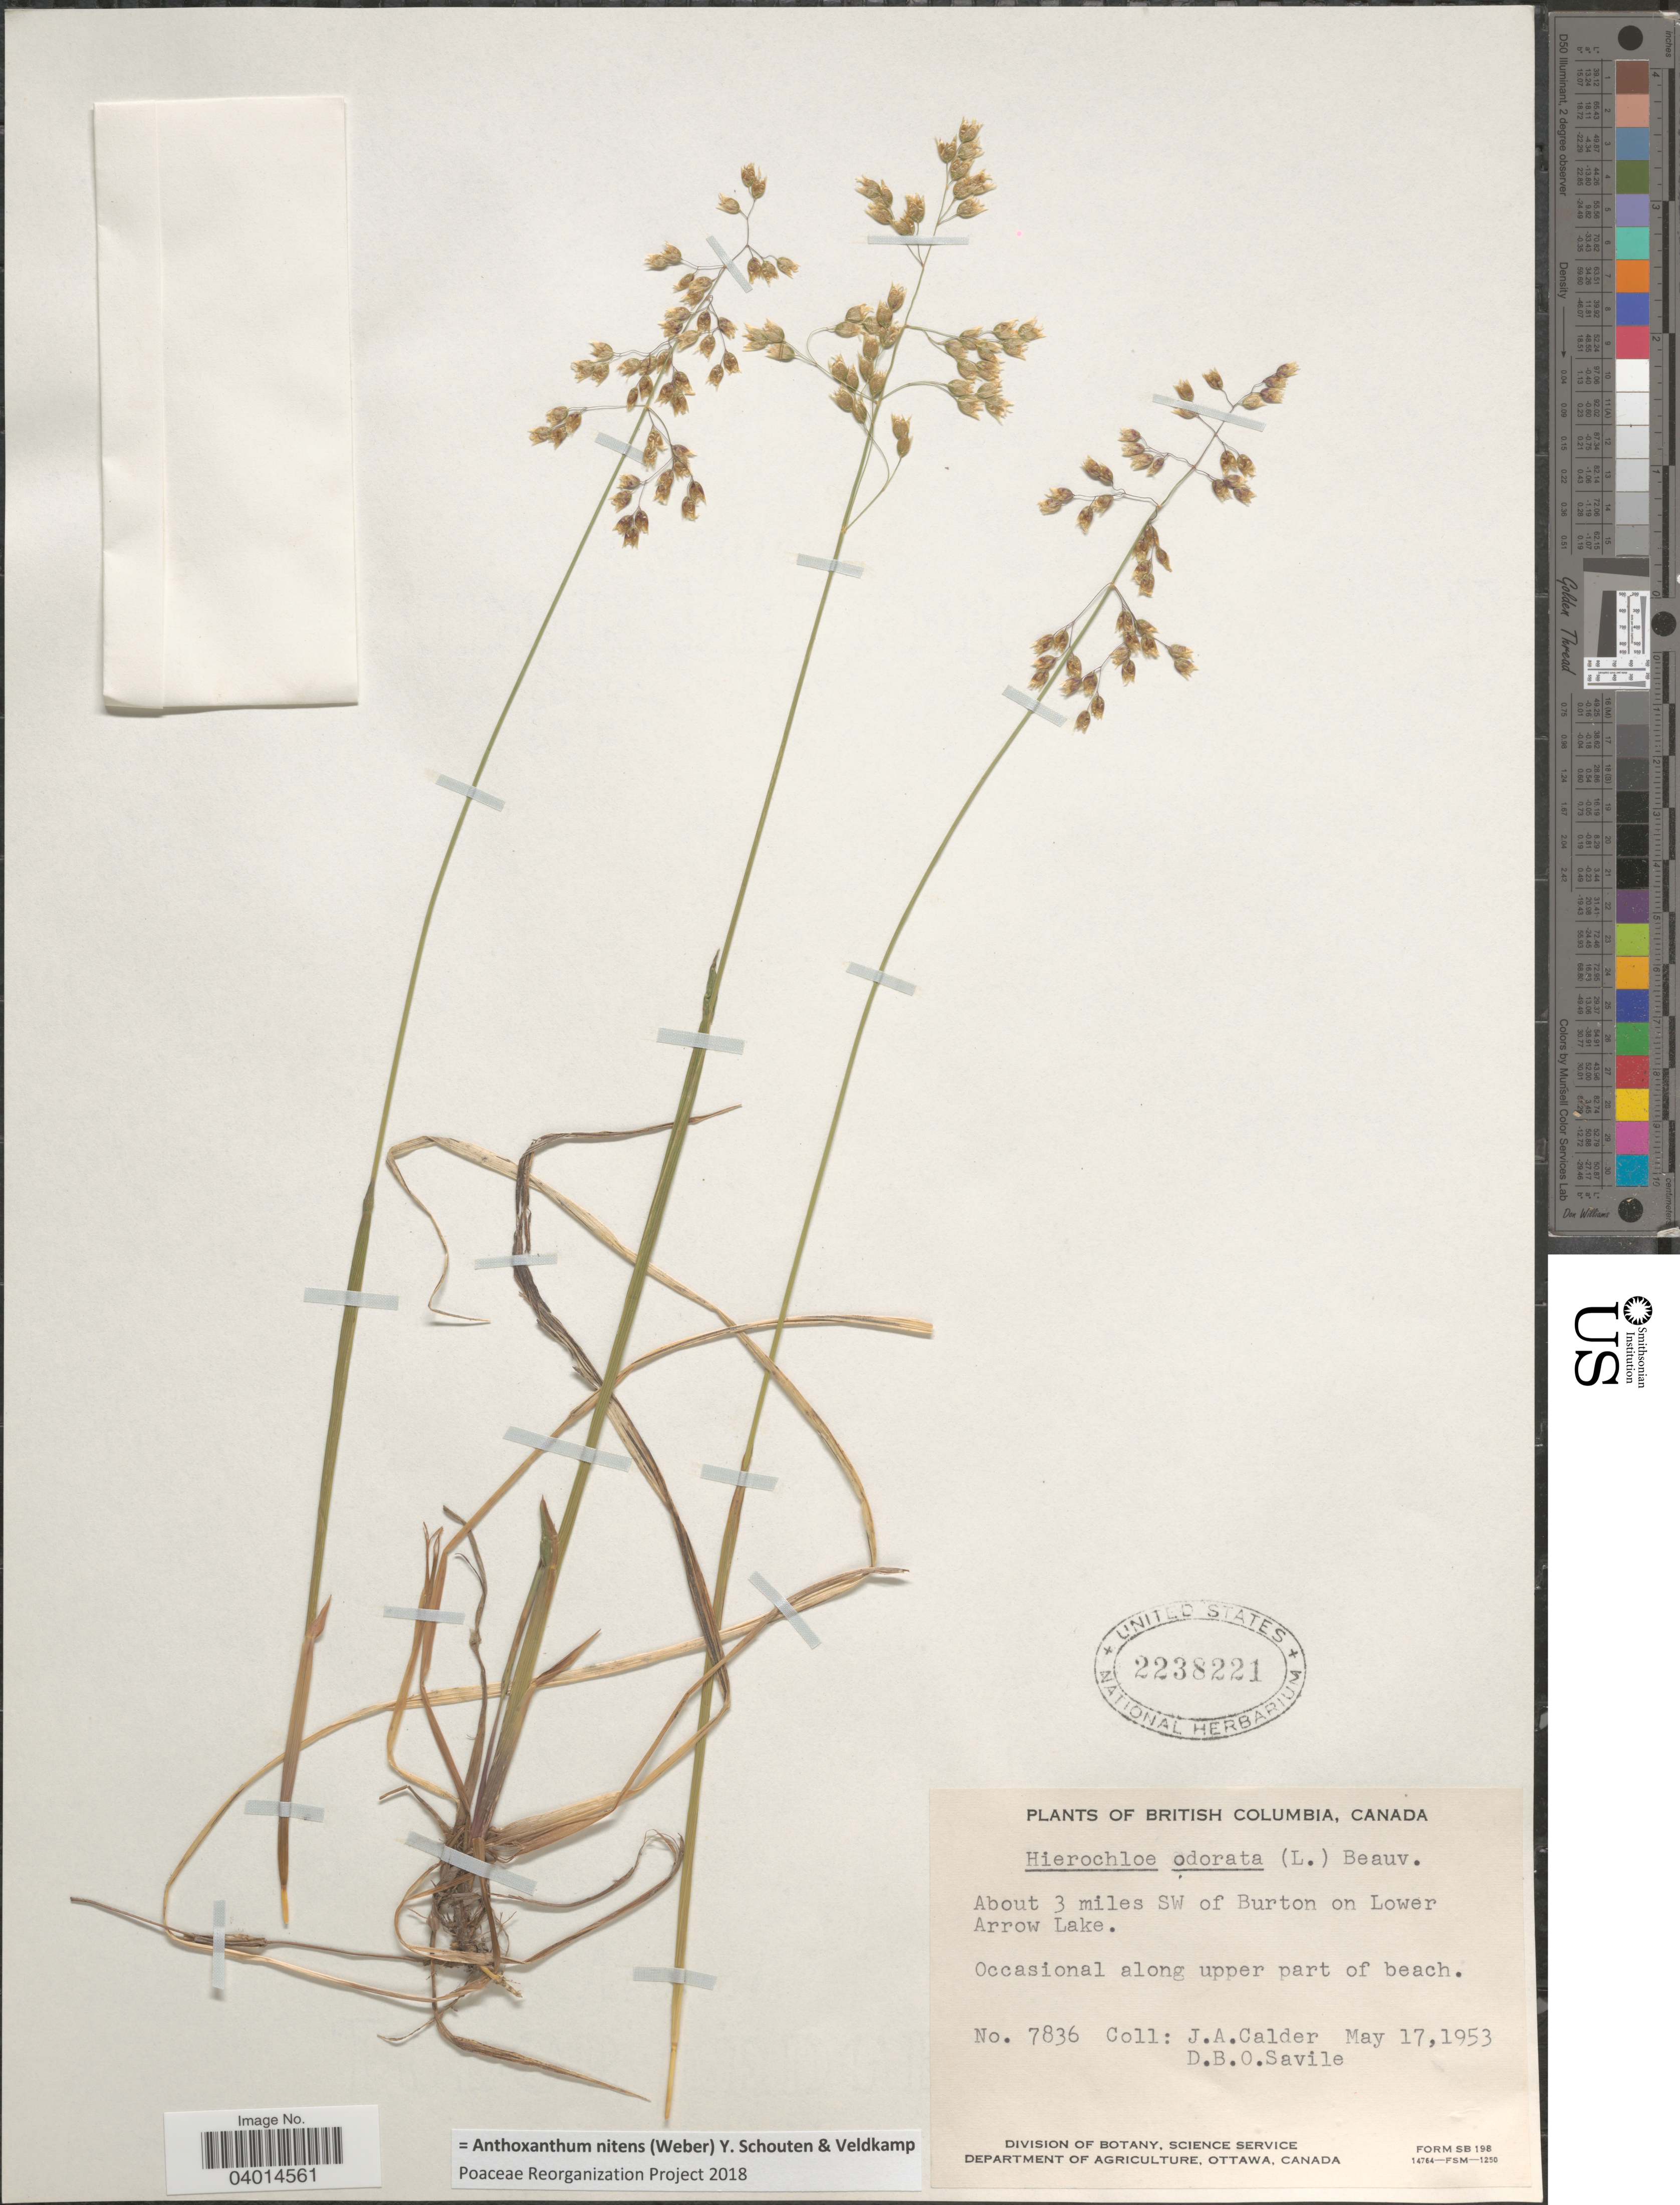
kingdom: Plantae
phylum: Tracheophyta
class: Liliopsida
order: Poales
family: Poaceae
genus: Anthoxanthum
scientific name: Anthoxanthum nitens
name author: (G.H. Weber) R.T.A. Schouten & Veldkamp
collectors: J. A. Calder & D. Savile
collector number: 7836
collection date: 1953-05-17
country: Canada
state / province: British Columbia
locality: About 3miles SW of Burton on Lower Arrow Lake. Along upper part of beach.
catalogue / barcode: US 2238221